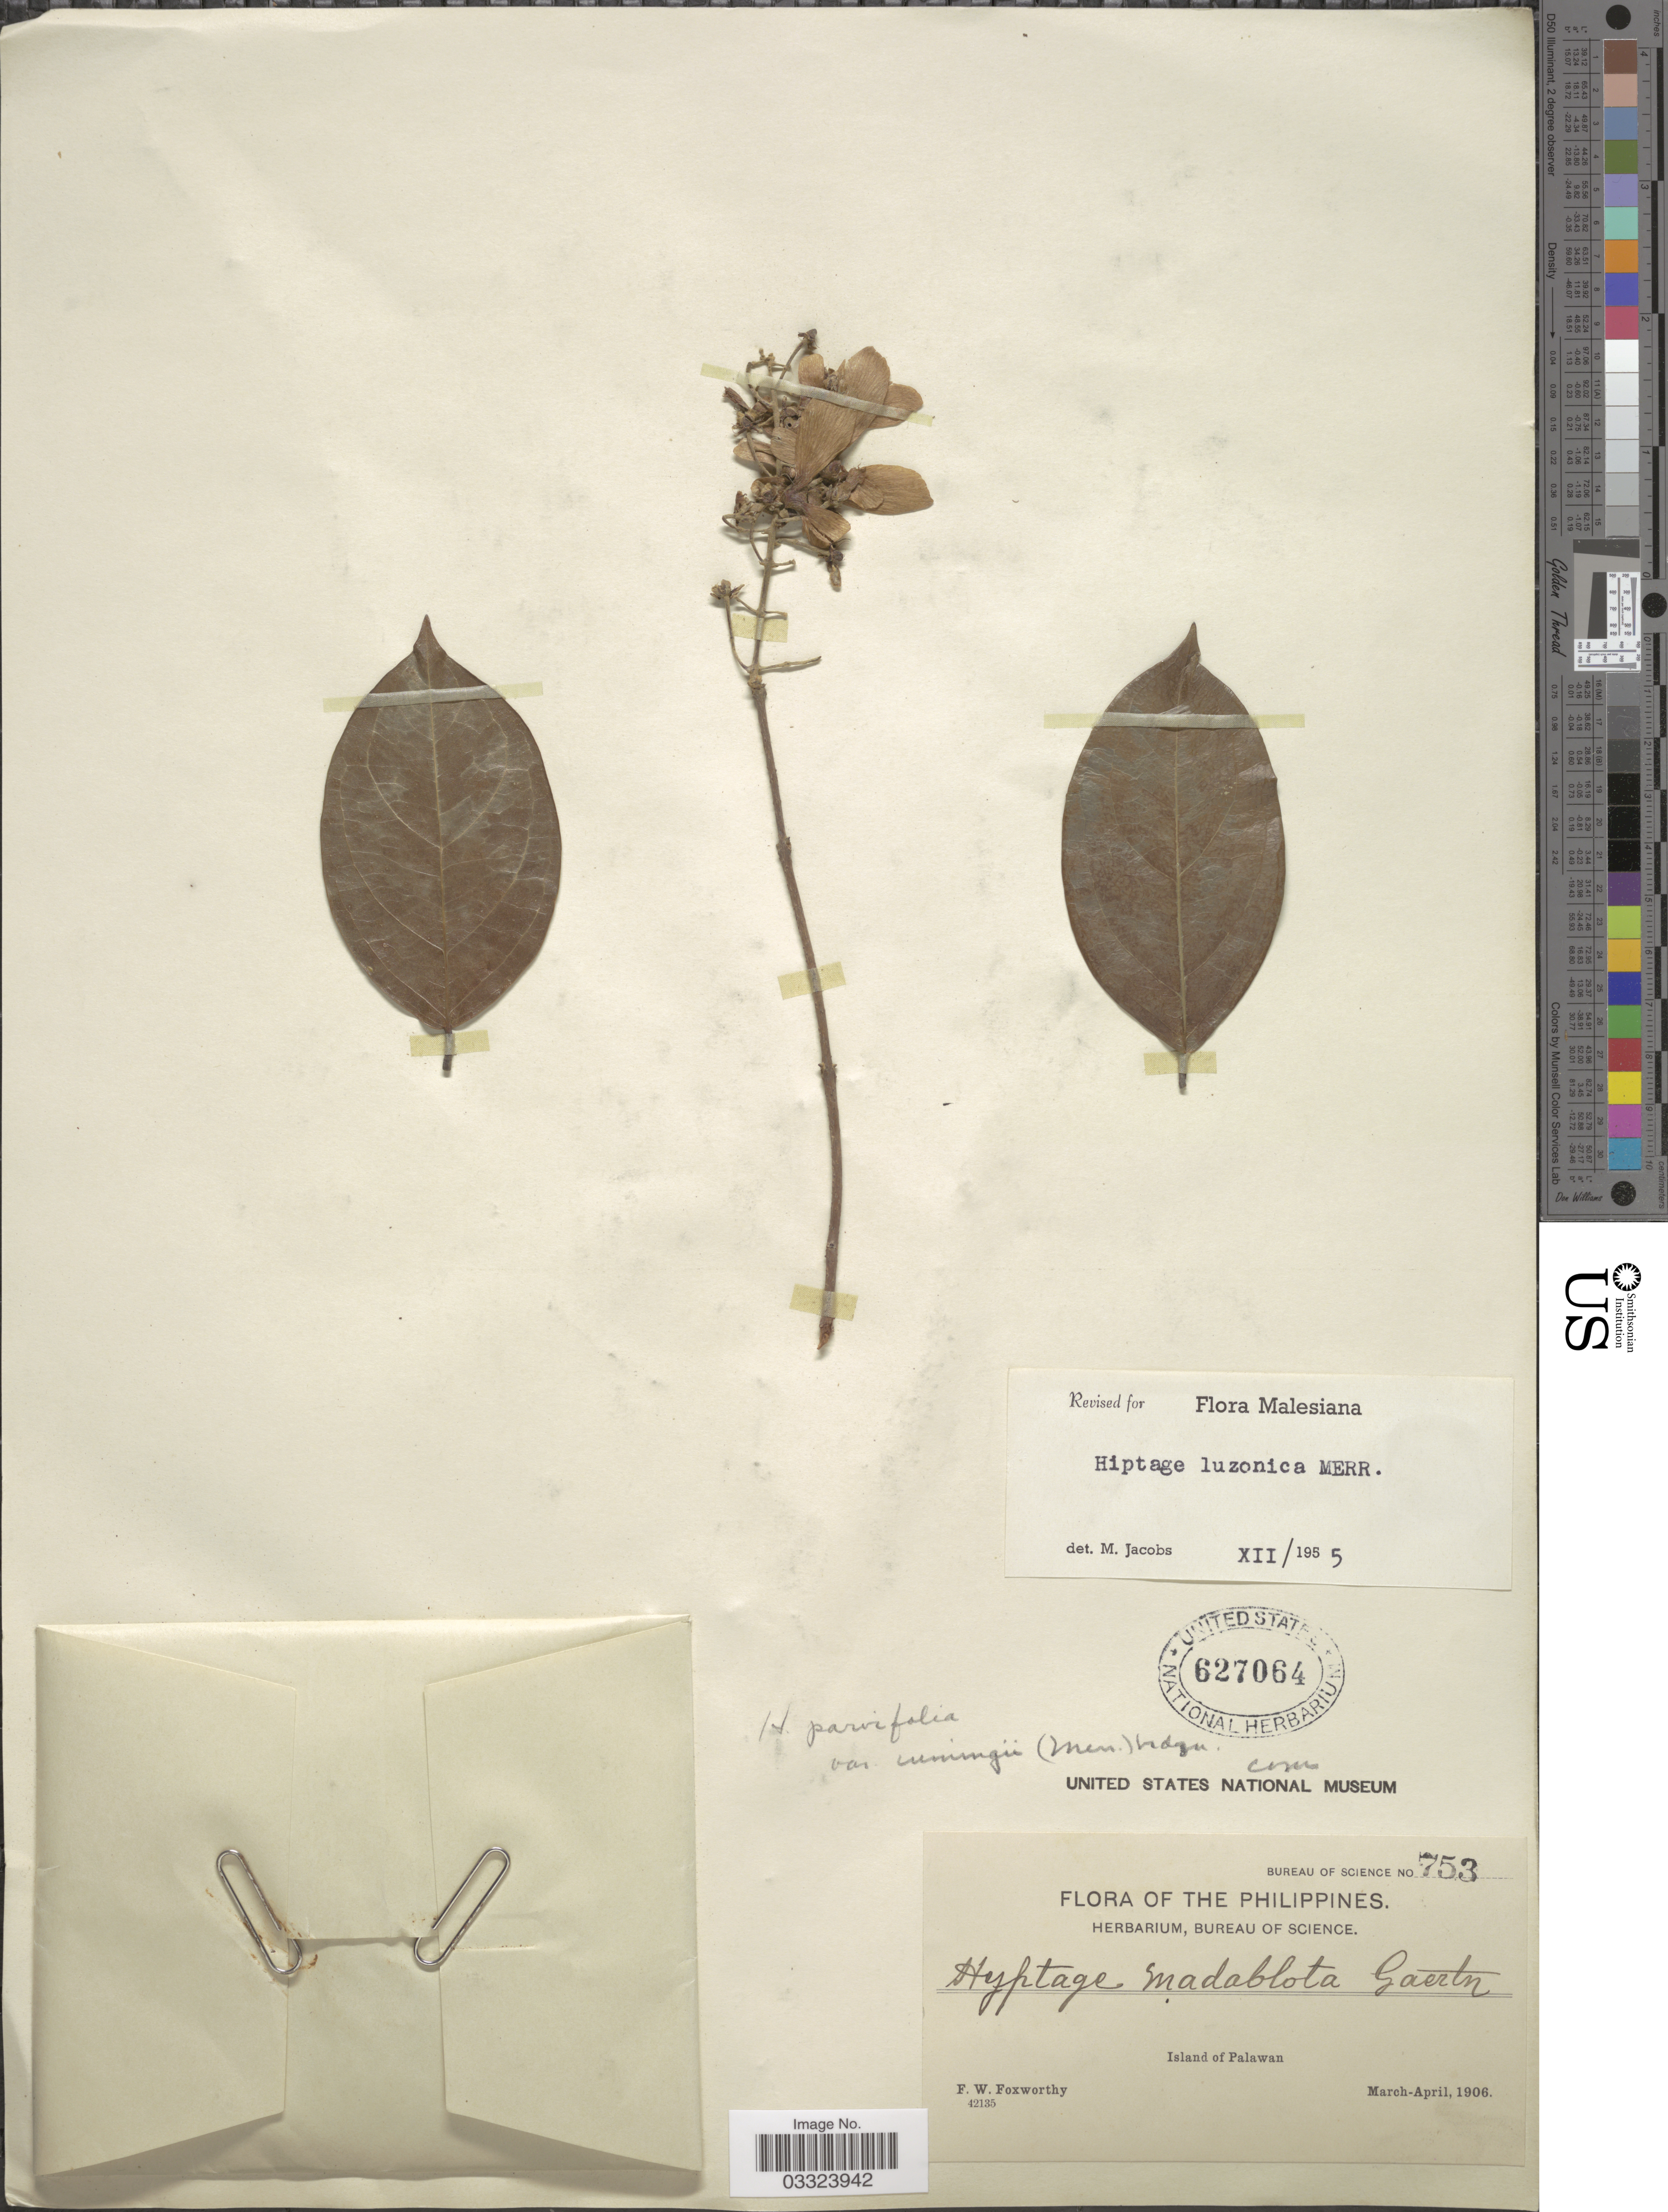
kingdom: Plantae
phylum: Tracheophyta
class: Magnoliopsida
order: Malpighiales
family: Malpighiaceae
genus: Hiptage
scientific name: Hiptage luzonica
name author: Merr.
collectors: F. W. Foxworthy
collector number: Bureau of Science 753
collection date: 1906-03/1906-04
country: Philippines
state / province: Mimaropa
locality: Island of Palawan.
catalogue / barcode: US 627064